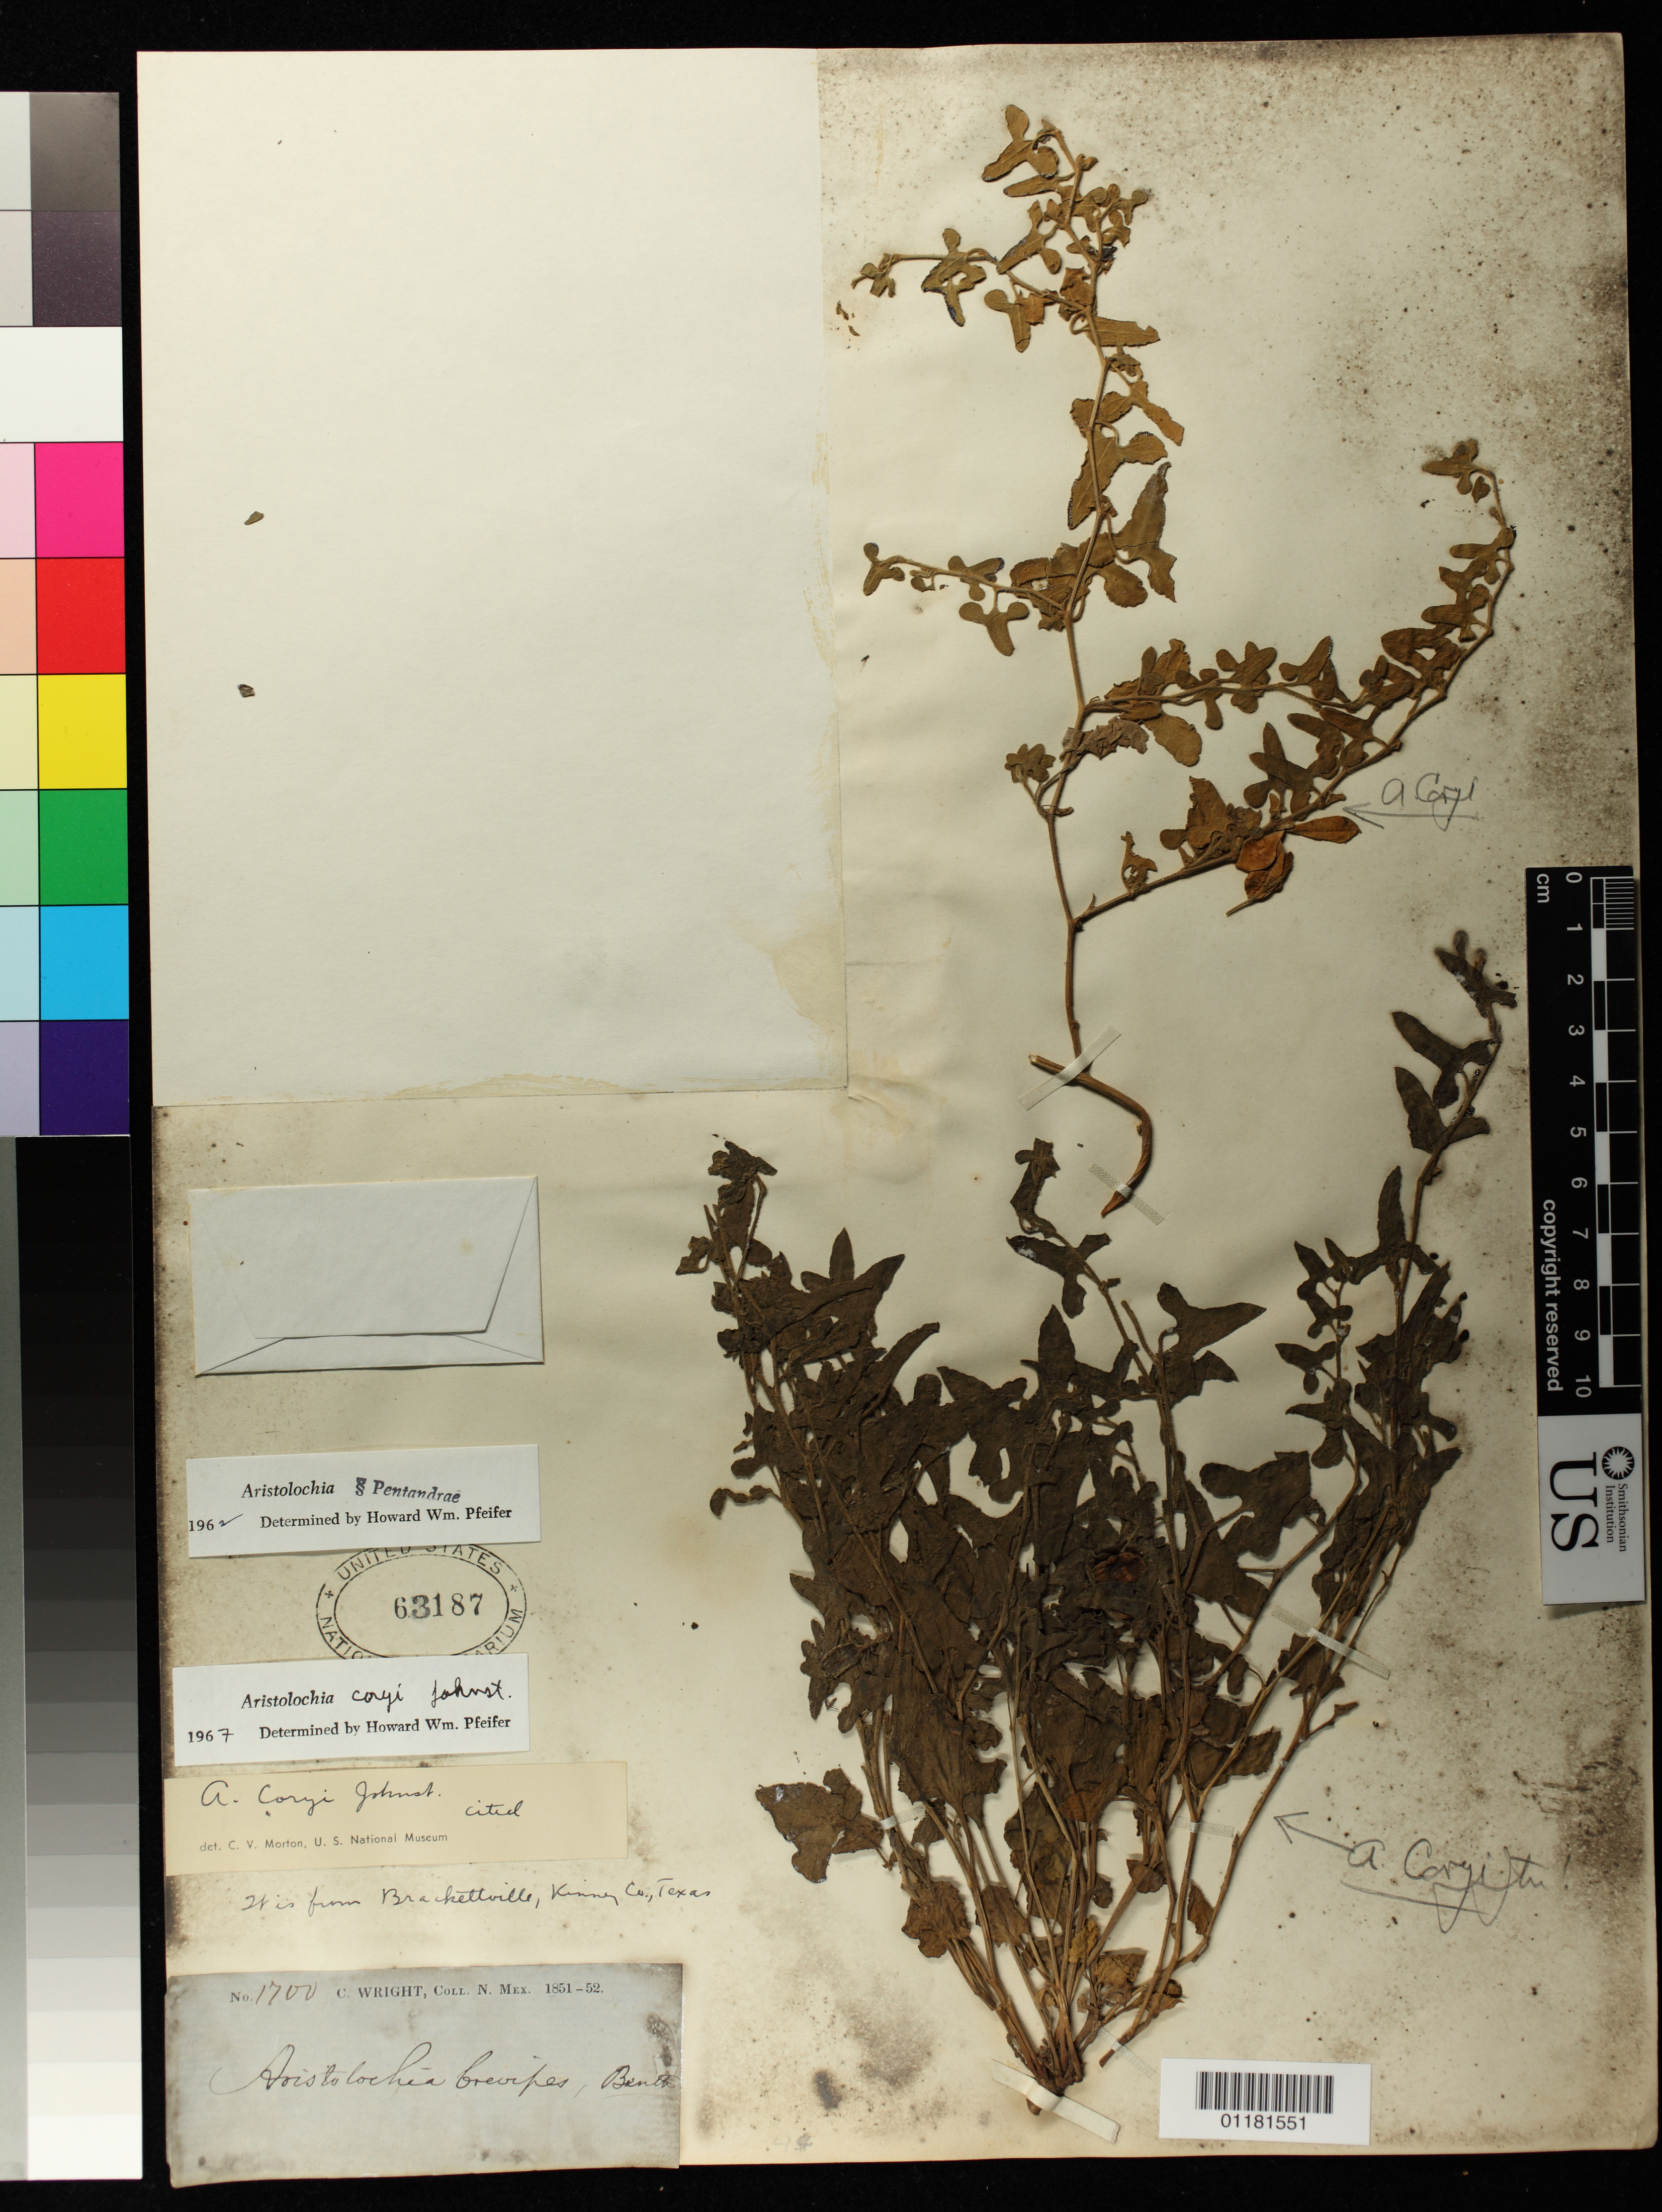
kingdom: Plantae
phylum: Tracheophyta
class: Magnoliopsida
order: Piperales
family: Aristolochiaceae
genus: Aristolochia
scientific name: Aristolochia coryi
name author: I.M. Johnst.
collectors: C. Wright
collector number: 1700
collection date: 1851/1852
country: United States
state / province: Texas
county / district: Kinney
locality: Brackettville, Kinney County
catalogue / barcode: US 63187